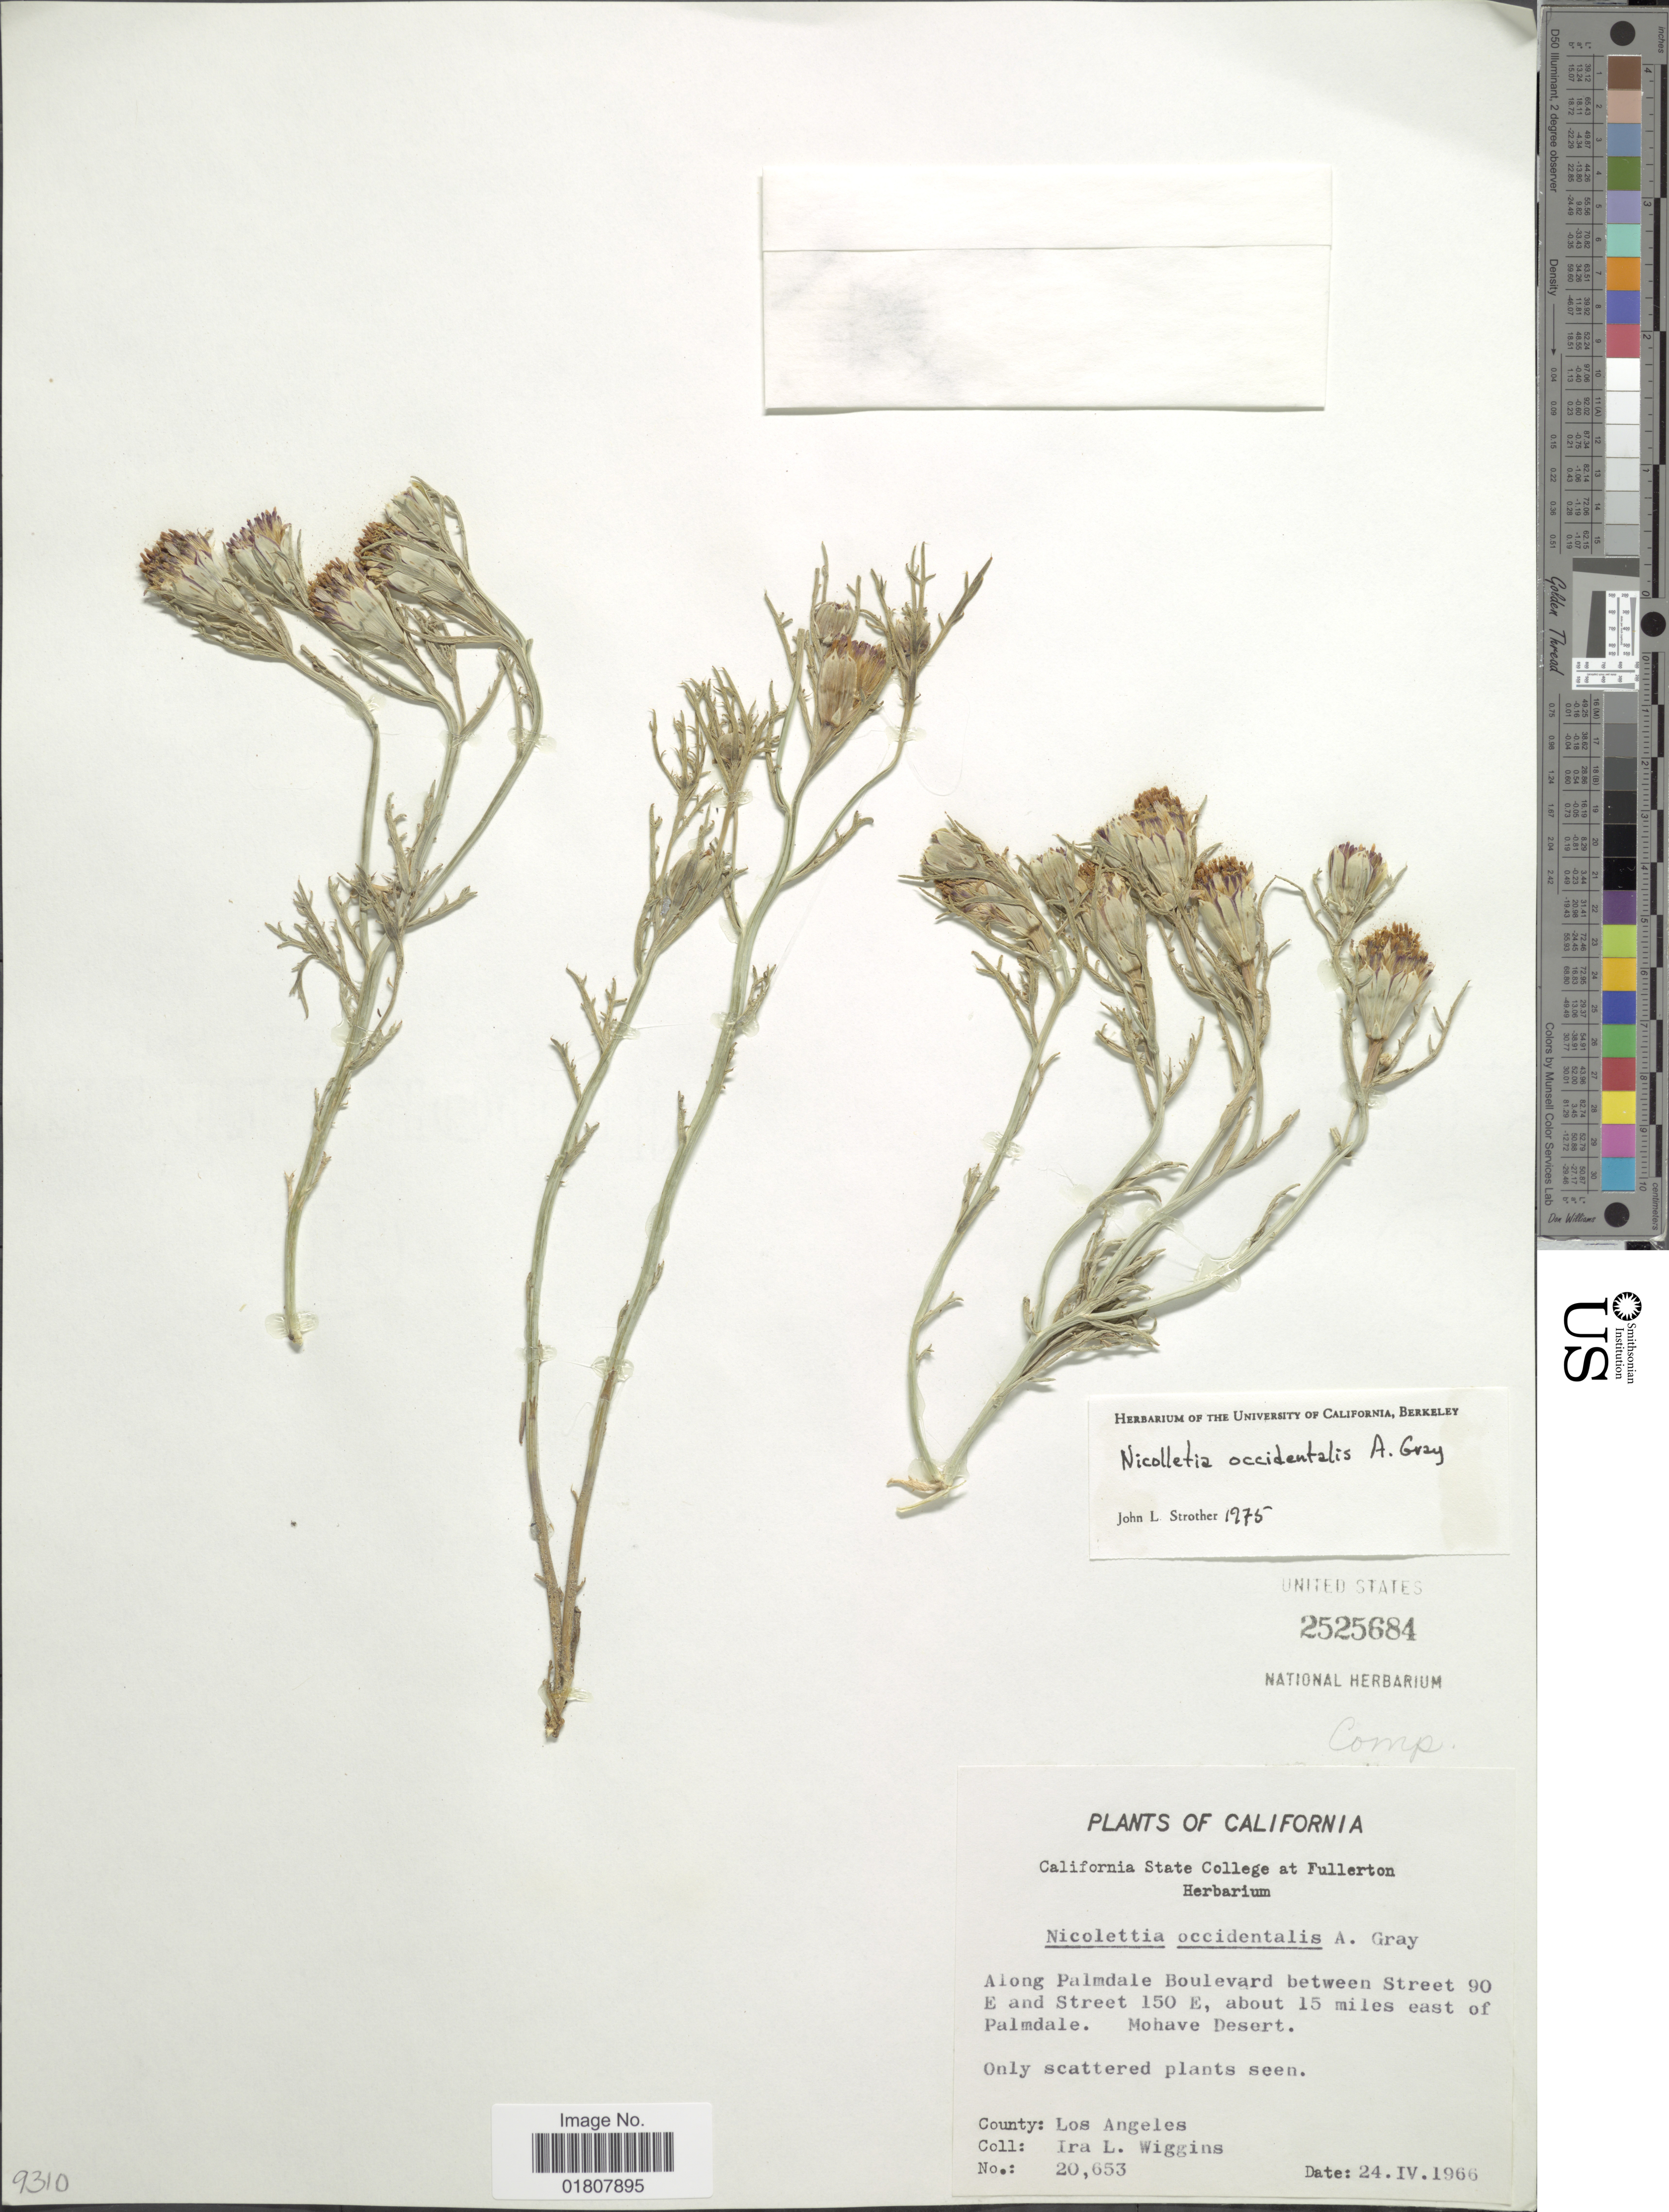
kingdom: Plantae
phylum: Tracheophyta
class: Magnoliopsida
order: Asterales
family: Asteraceae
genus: Nicolletia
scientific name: Nicolletia occidentalis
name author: A. Gray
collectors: I. L. Wiggins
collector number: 20653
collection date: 1966-04-24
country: United States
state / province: California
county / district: Los Angeles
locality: Along Plamdale Boulevard between Street 90 E and Street 150 E, about 15 miles east of Palmdale, Mohave Desert, County Los Angeles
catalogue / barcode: US 2525684